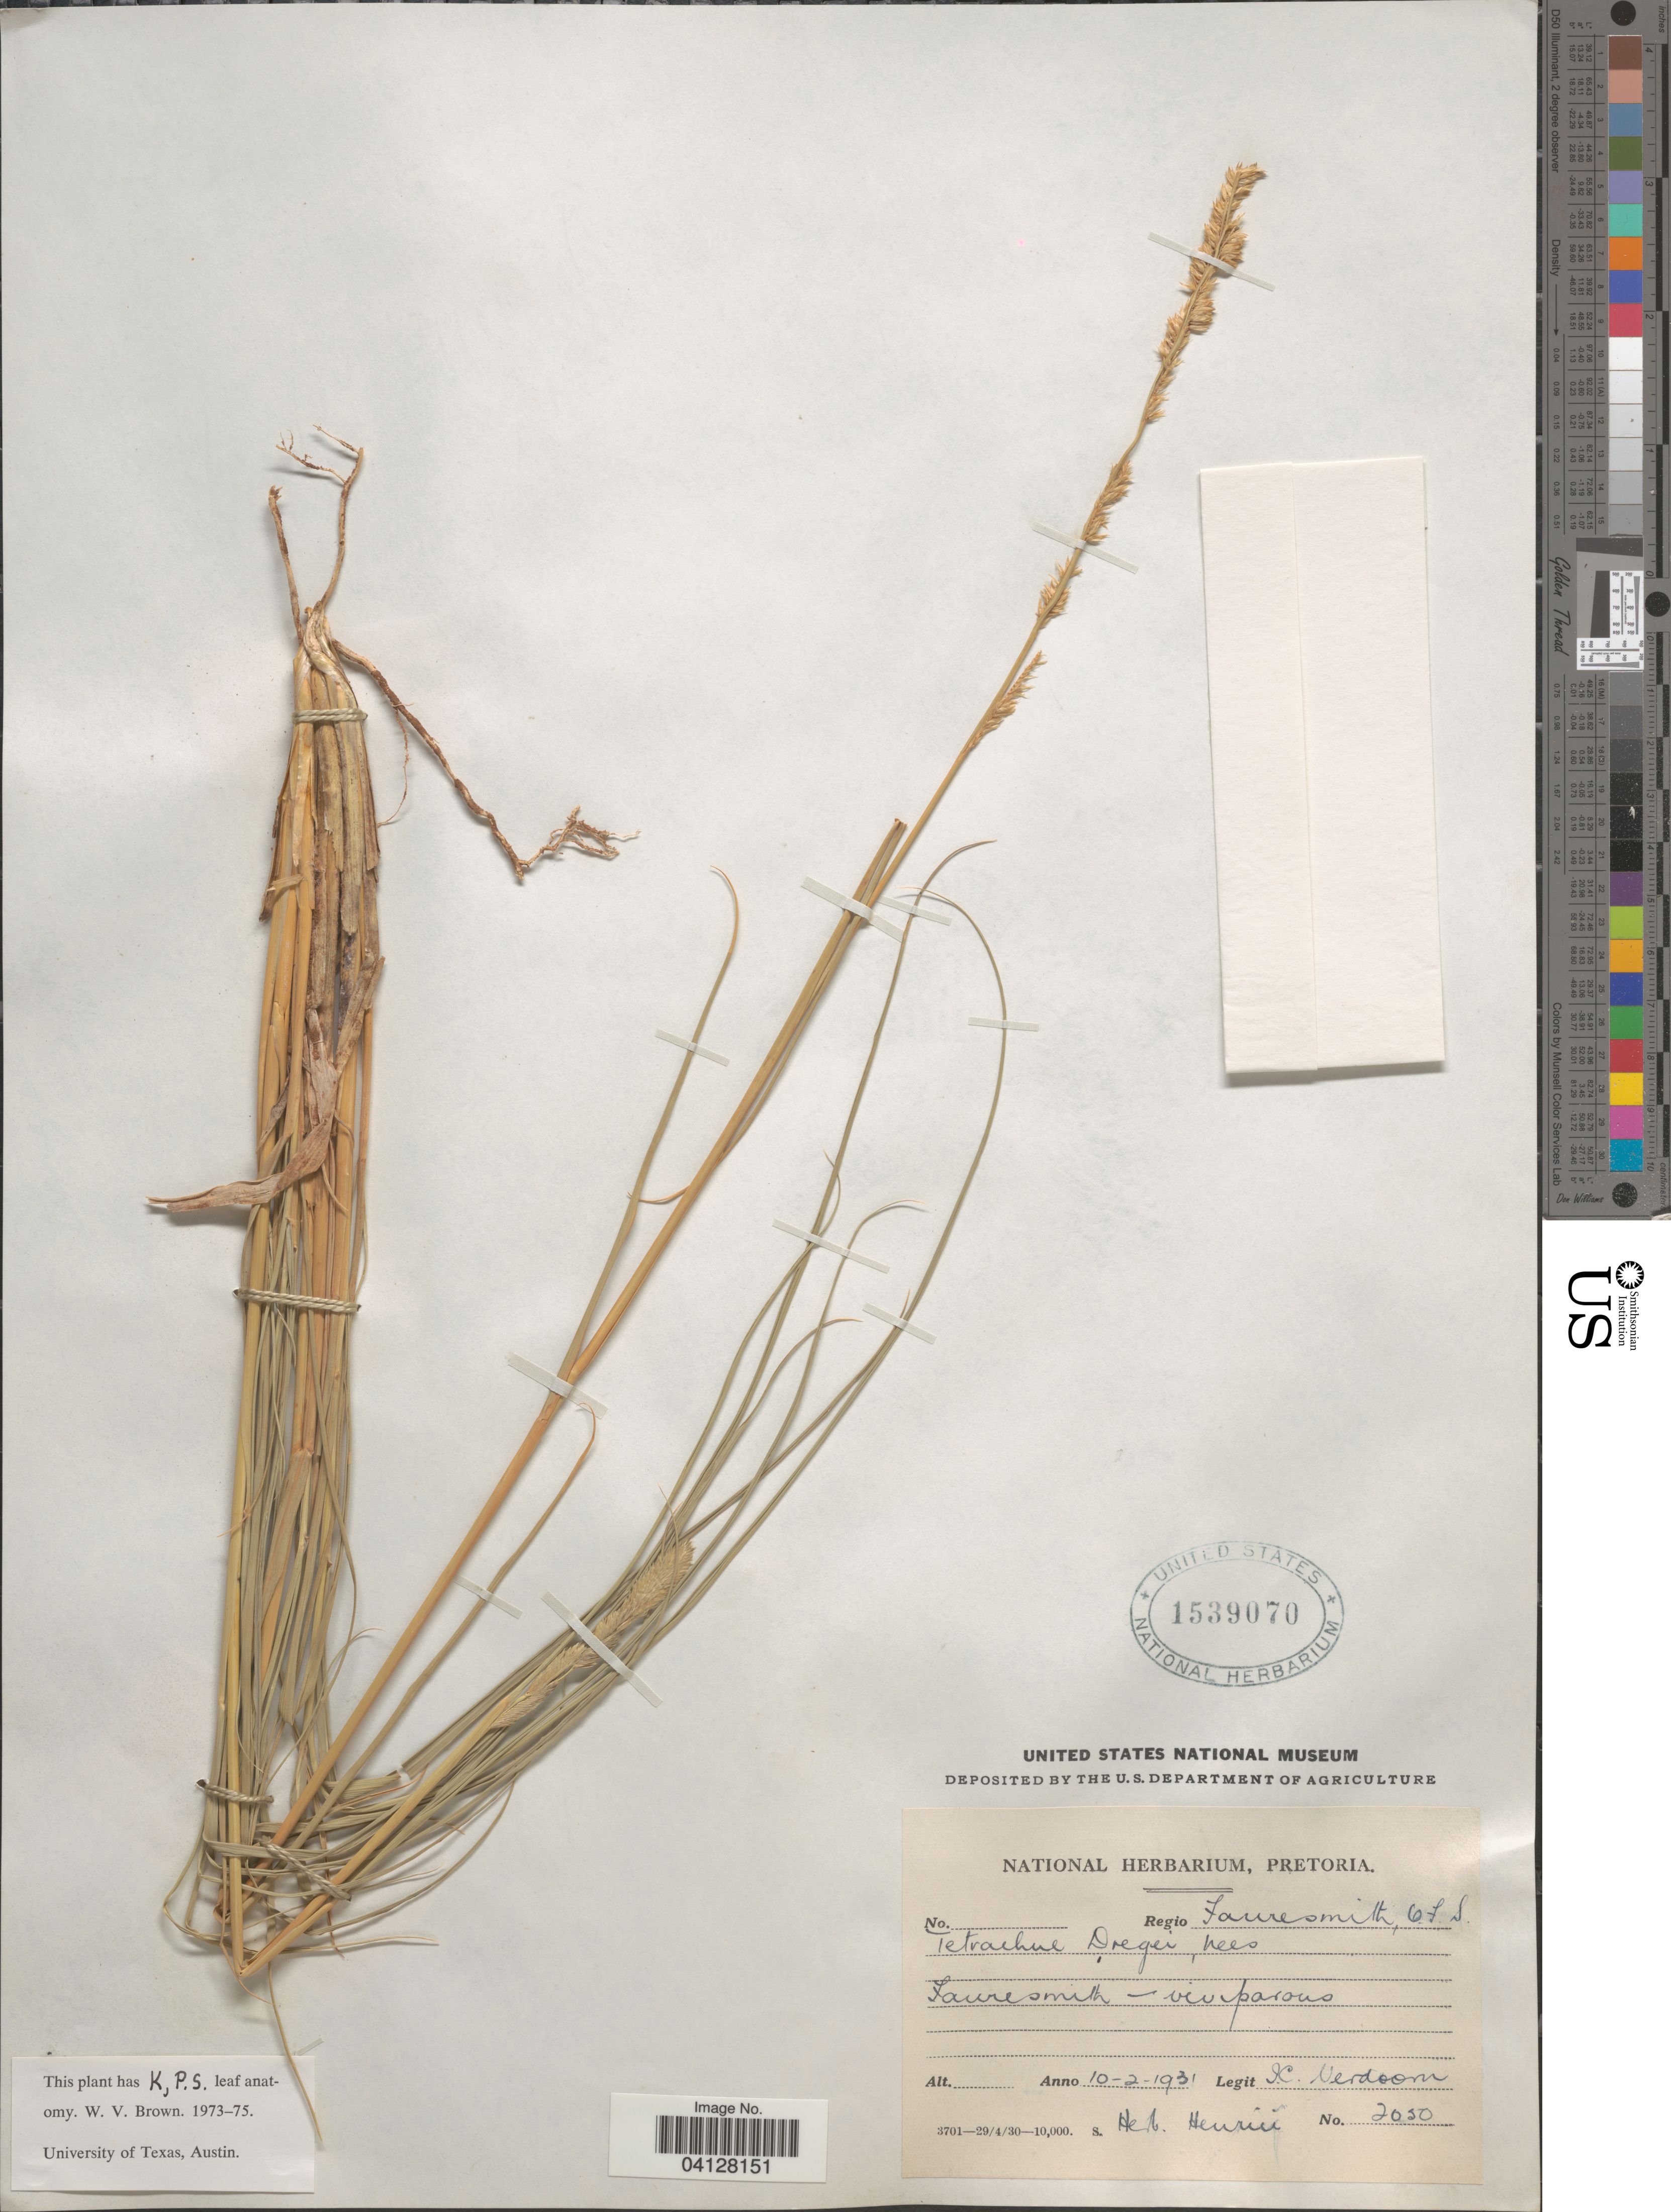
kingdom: Plantae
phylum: Tracheophyta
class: Liliopsida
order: Poales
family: Poaceae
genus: Tetrachne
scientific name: Tetrachne dregei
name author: Nees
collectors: I. Verdoom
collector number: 2050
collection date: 1931-02-10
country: South Africa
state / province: Free State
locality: Regio Fauresmith, O.F.S. Fauresmith.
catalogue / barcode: US 1539070